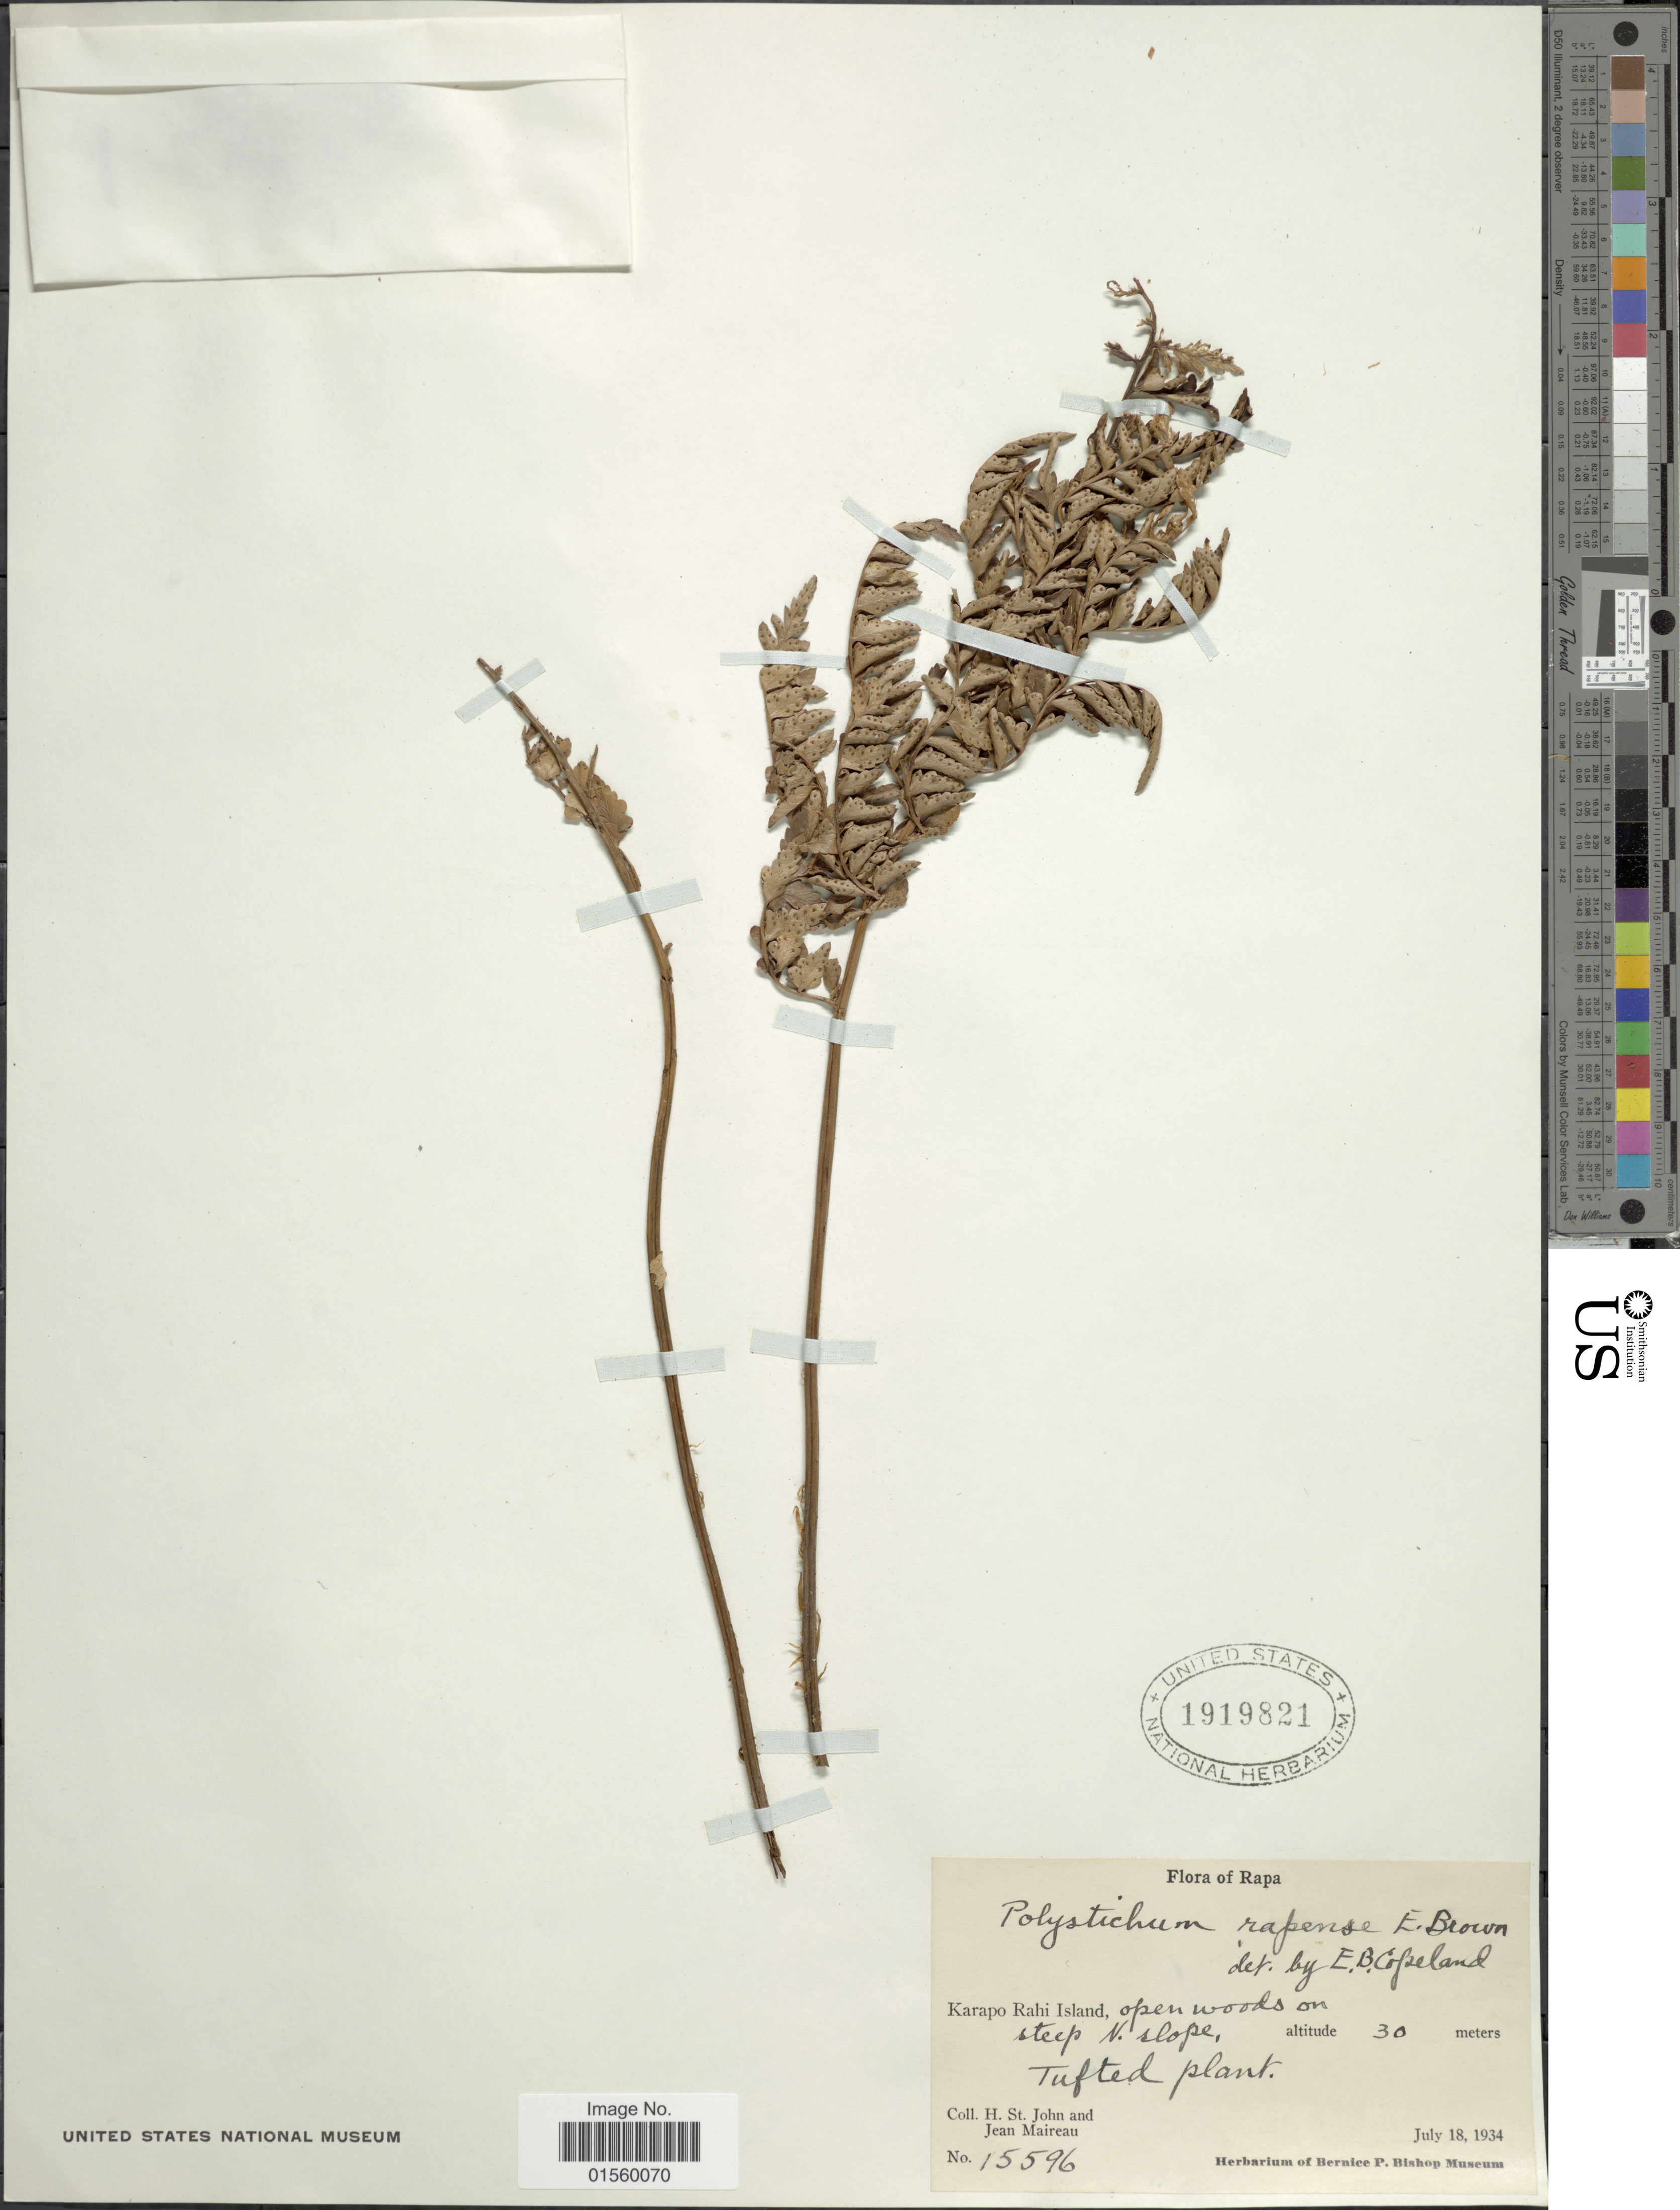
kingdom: Plantae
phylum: Tracheophyta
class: Polypodiopsida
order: Polypodiales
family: Dryopteridaceae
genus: Polystichum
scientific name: Polystichum rapense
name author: E.D. Br.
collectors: H. St. John & J. Maireau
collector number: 15596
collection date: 1934-07-18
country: French Polynesia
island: Rapa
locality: Rapa, Karapo Rahi Island, N. slope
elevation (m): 30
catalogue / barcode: US 1919821